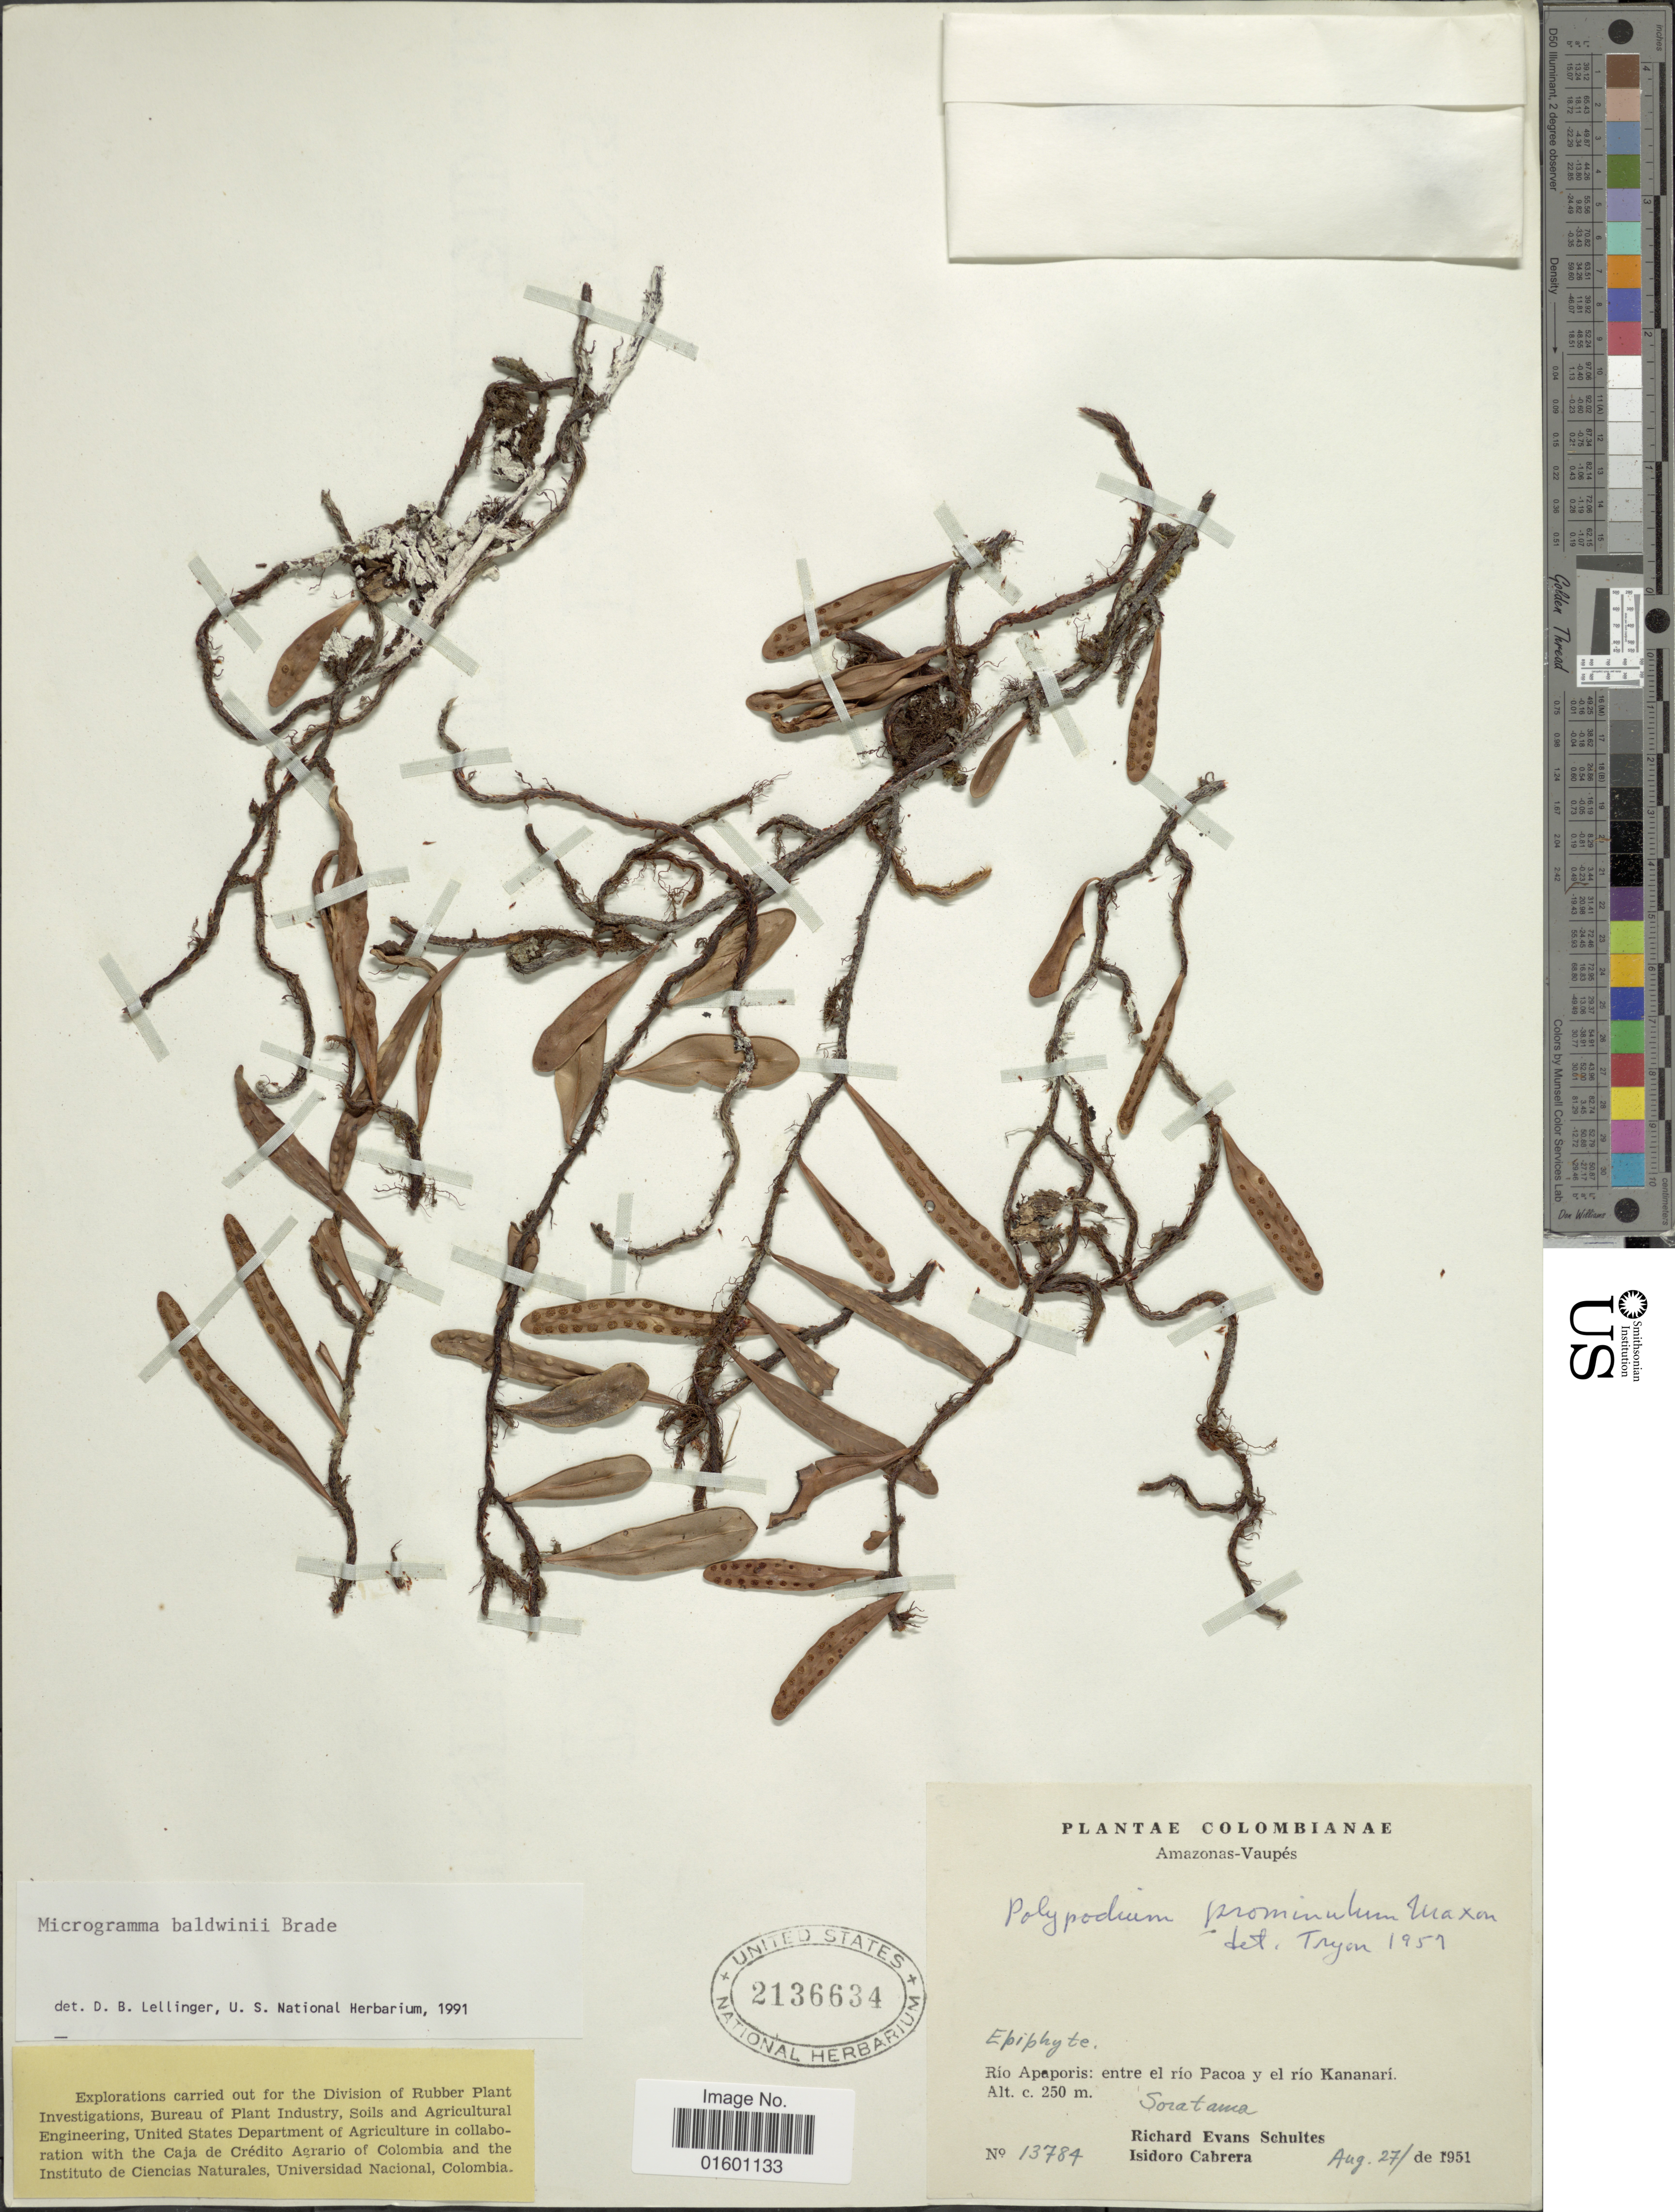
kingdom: Plantae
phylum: Tracheophyta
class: Polypodiopsida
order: Polypodiales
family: Polypodiaceae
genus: Microgramma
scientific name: Microgramma baldwinii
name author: Brade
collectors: R. E. Schultes & I. Cabrera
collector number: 13784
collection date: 1951-08-27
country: Colombia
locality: Amazonas - Vaupes, Rio Apaporis: entre el rio Pacoa y el rio Kanananri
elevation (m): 250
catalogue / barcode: US 2136634